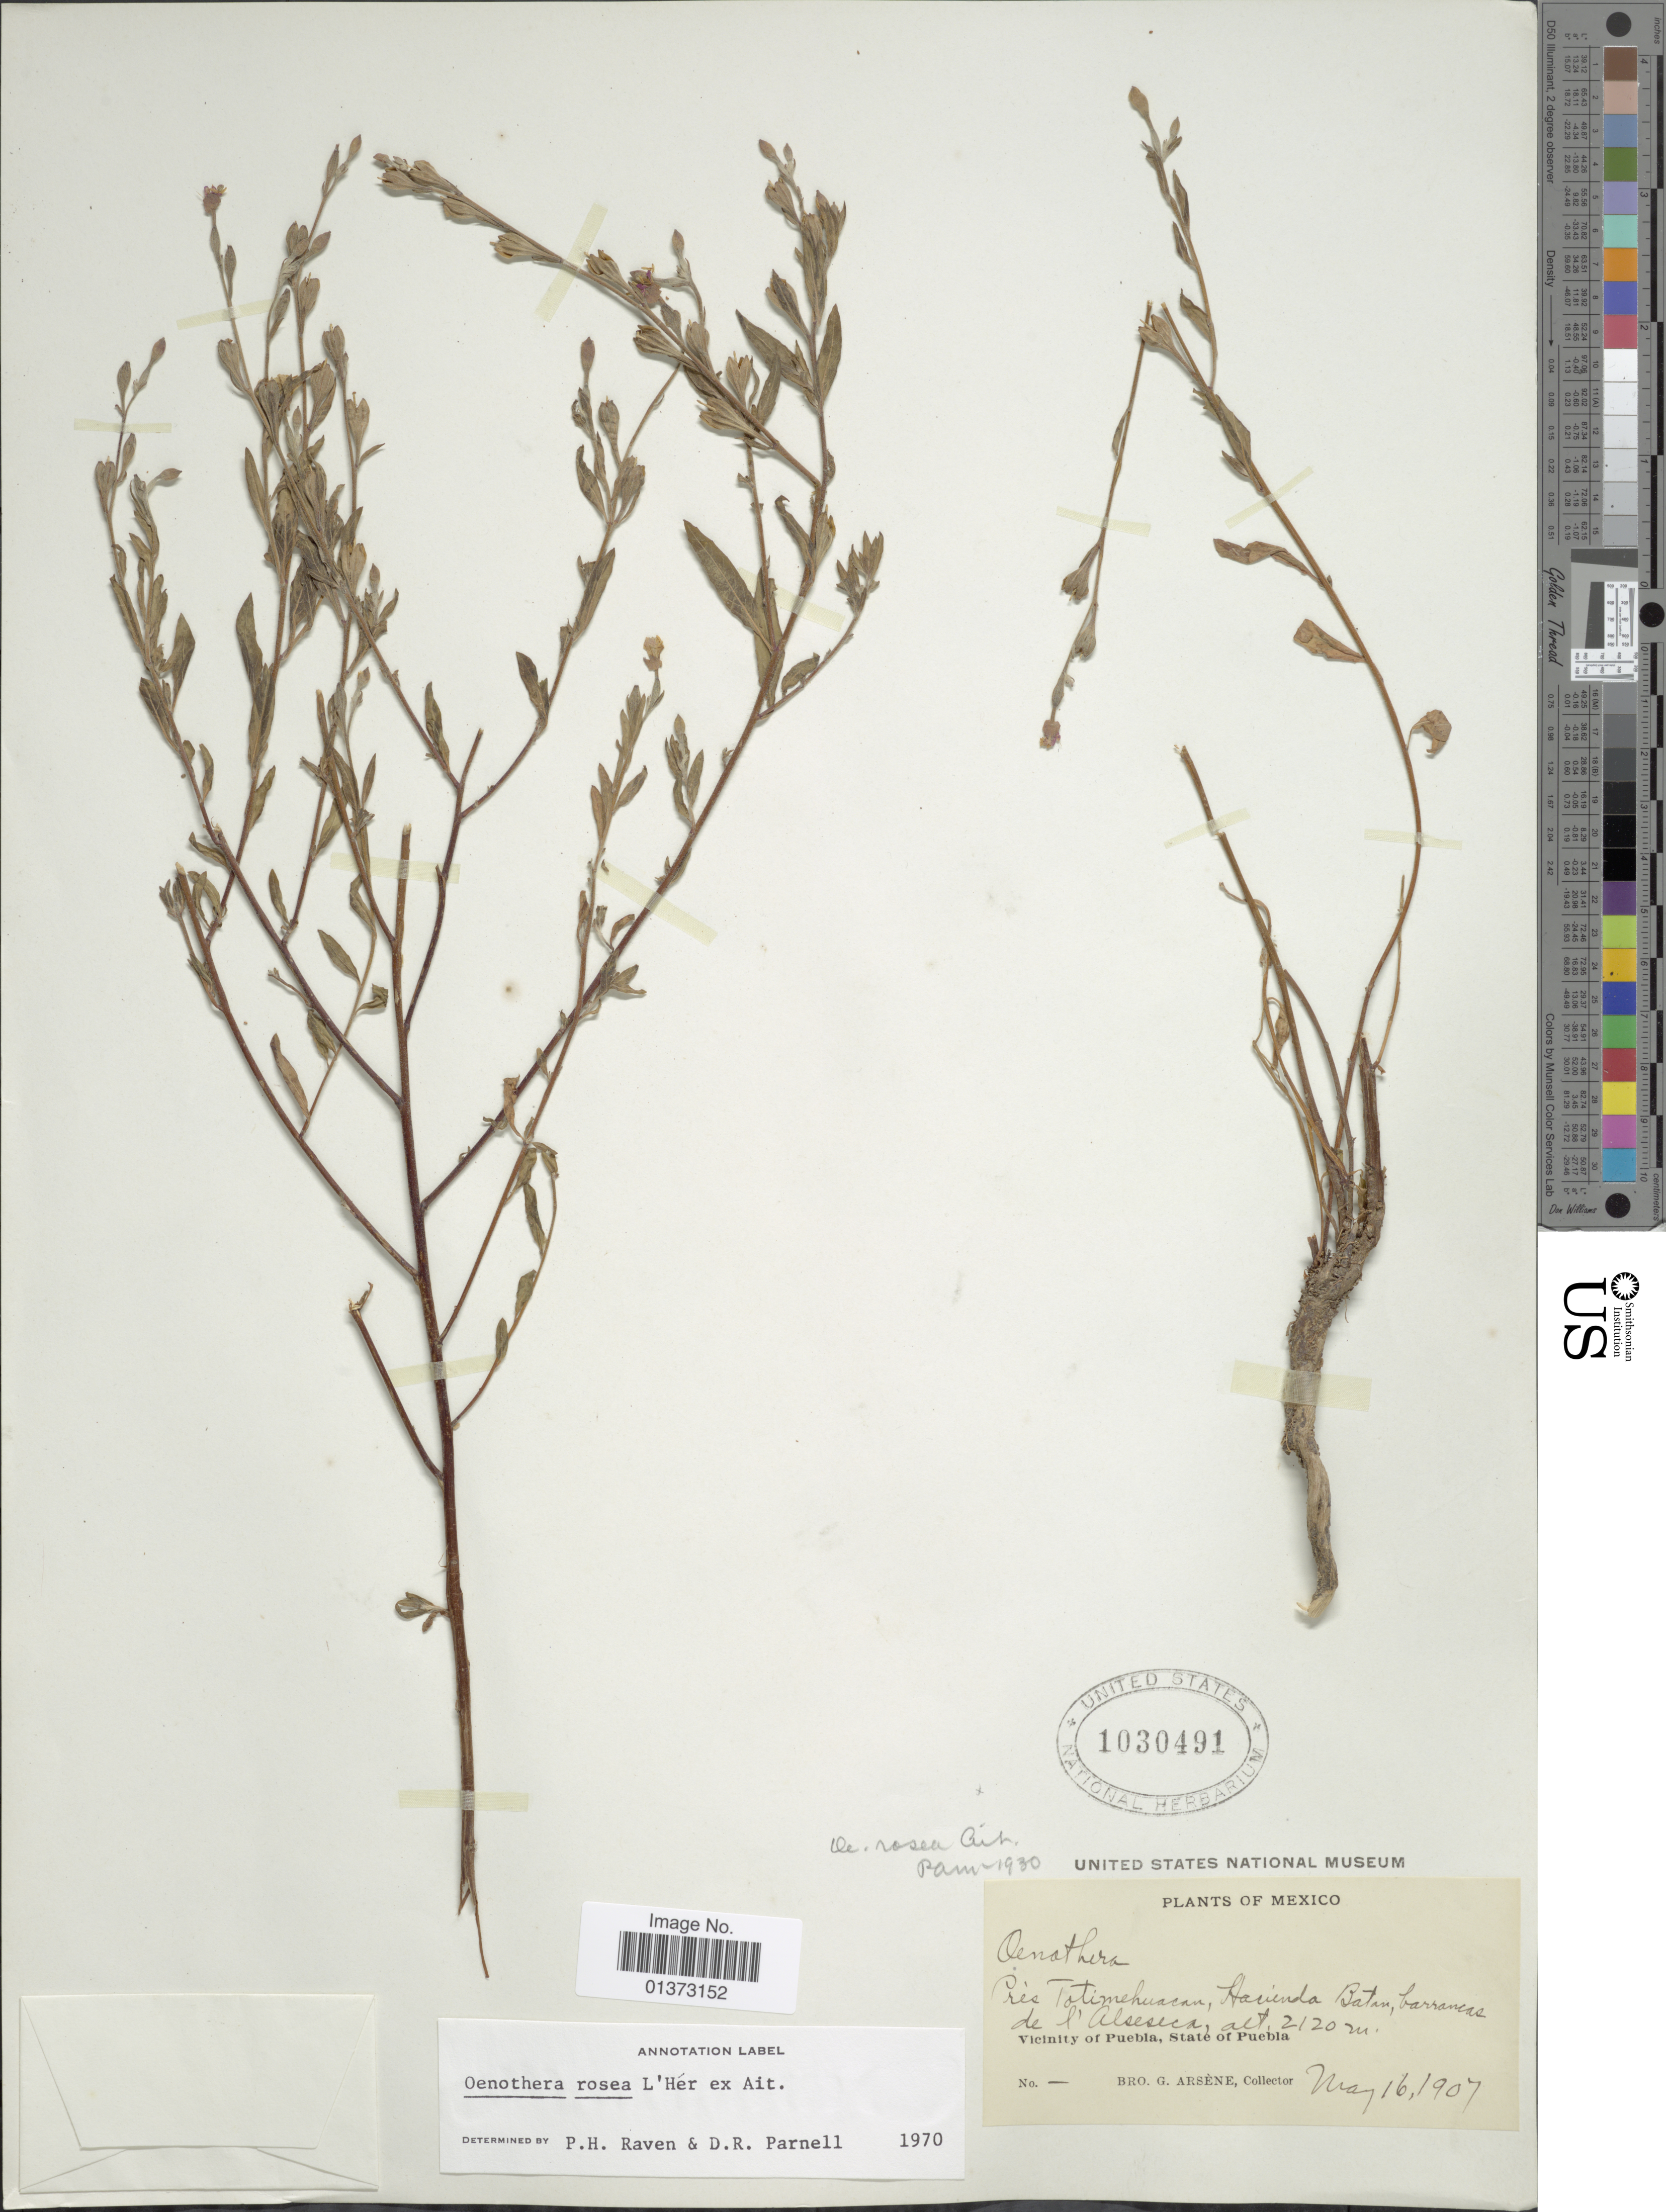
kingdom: Plantae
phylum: Tracheophyta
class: Magnoliopsida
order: Myrtales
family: Onagraceae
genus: Oenothera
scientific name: Oenothera rosea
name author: L'Hér. ex Aiton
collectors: Bro. G. Arsène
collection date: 1907-05-16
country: Mexico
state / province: Puebla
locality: Prés Totimehuacan, hacienda Batan, barrancas de l'Alseseca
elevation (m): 2120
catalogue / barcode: US 1030491